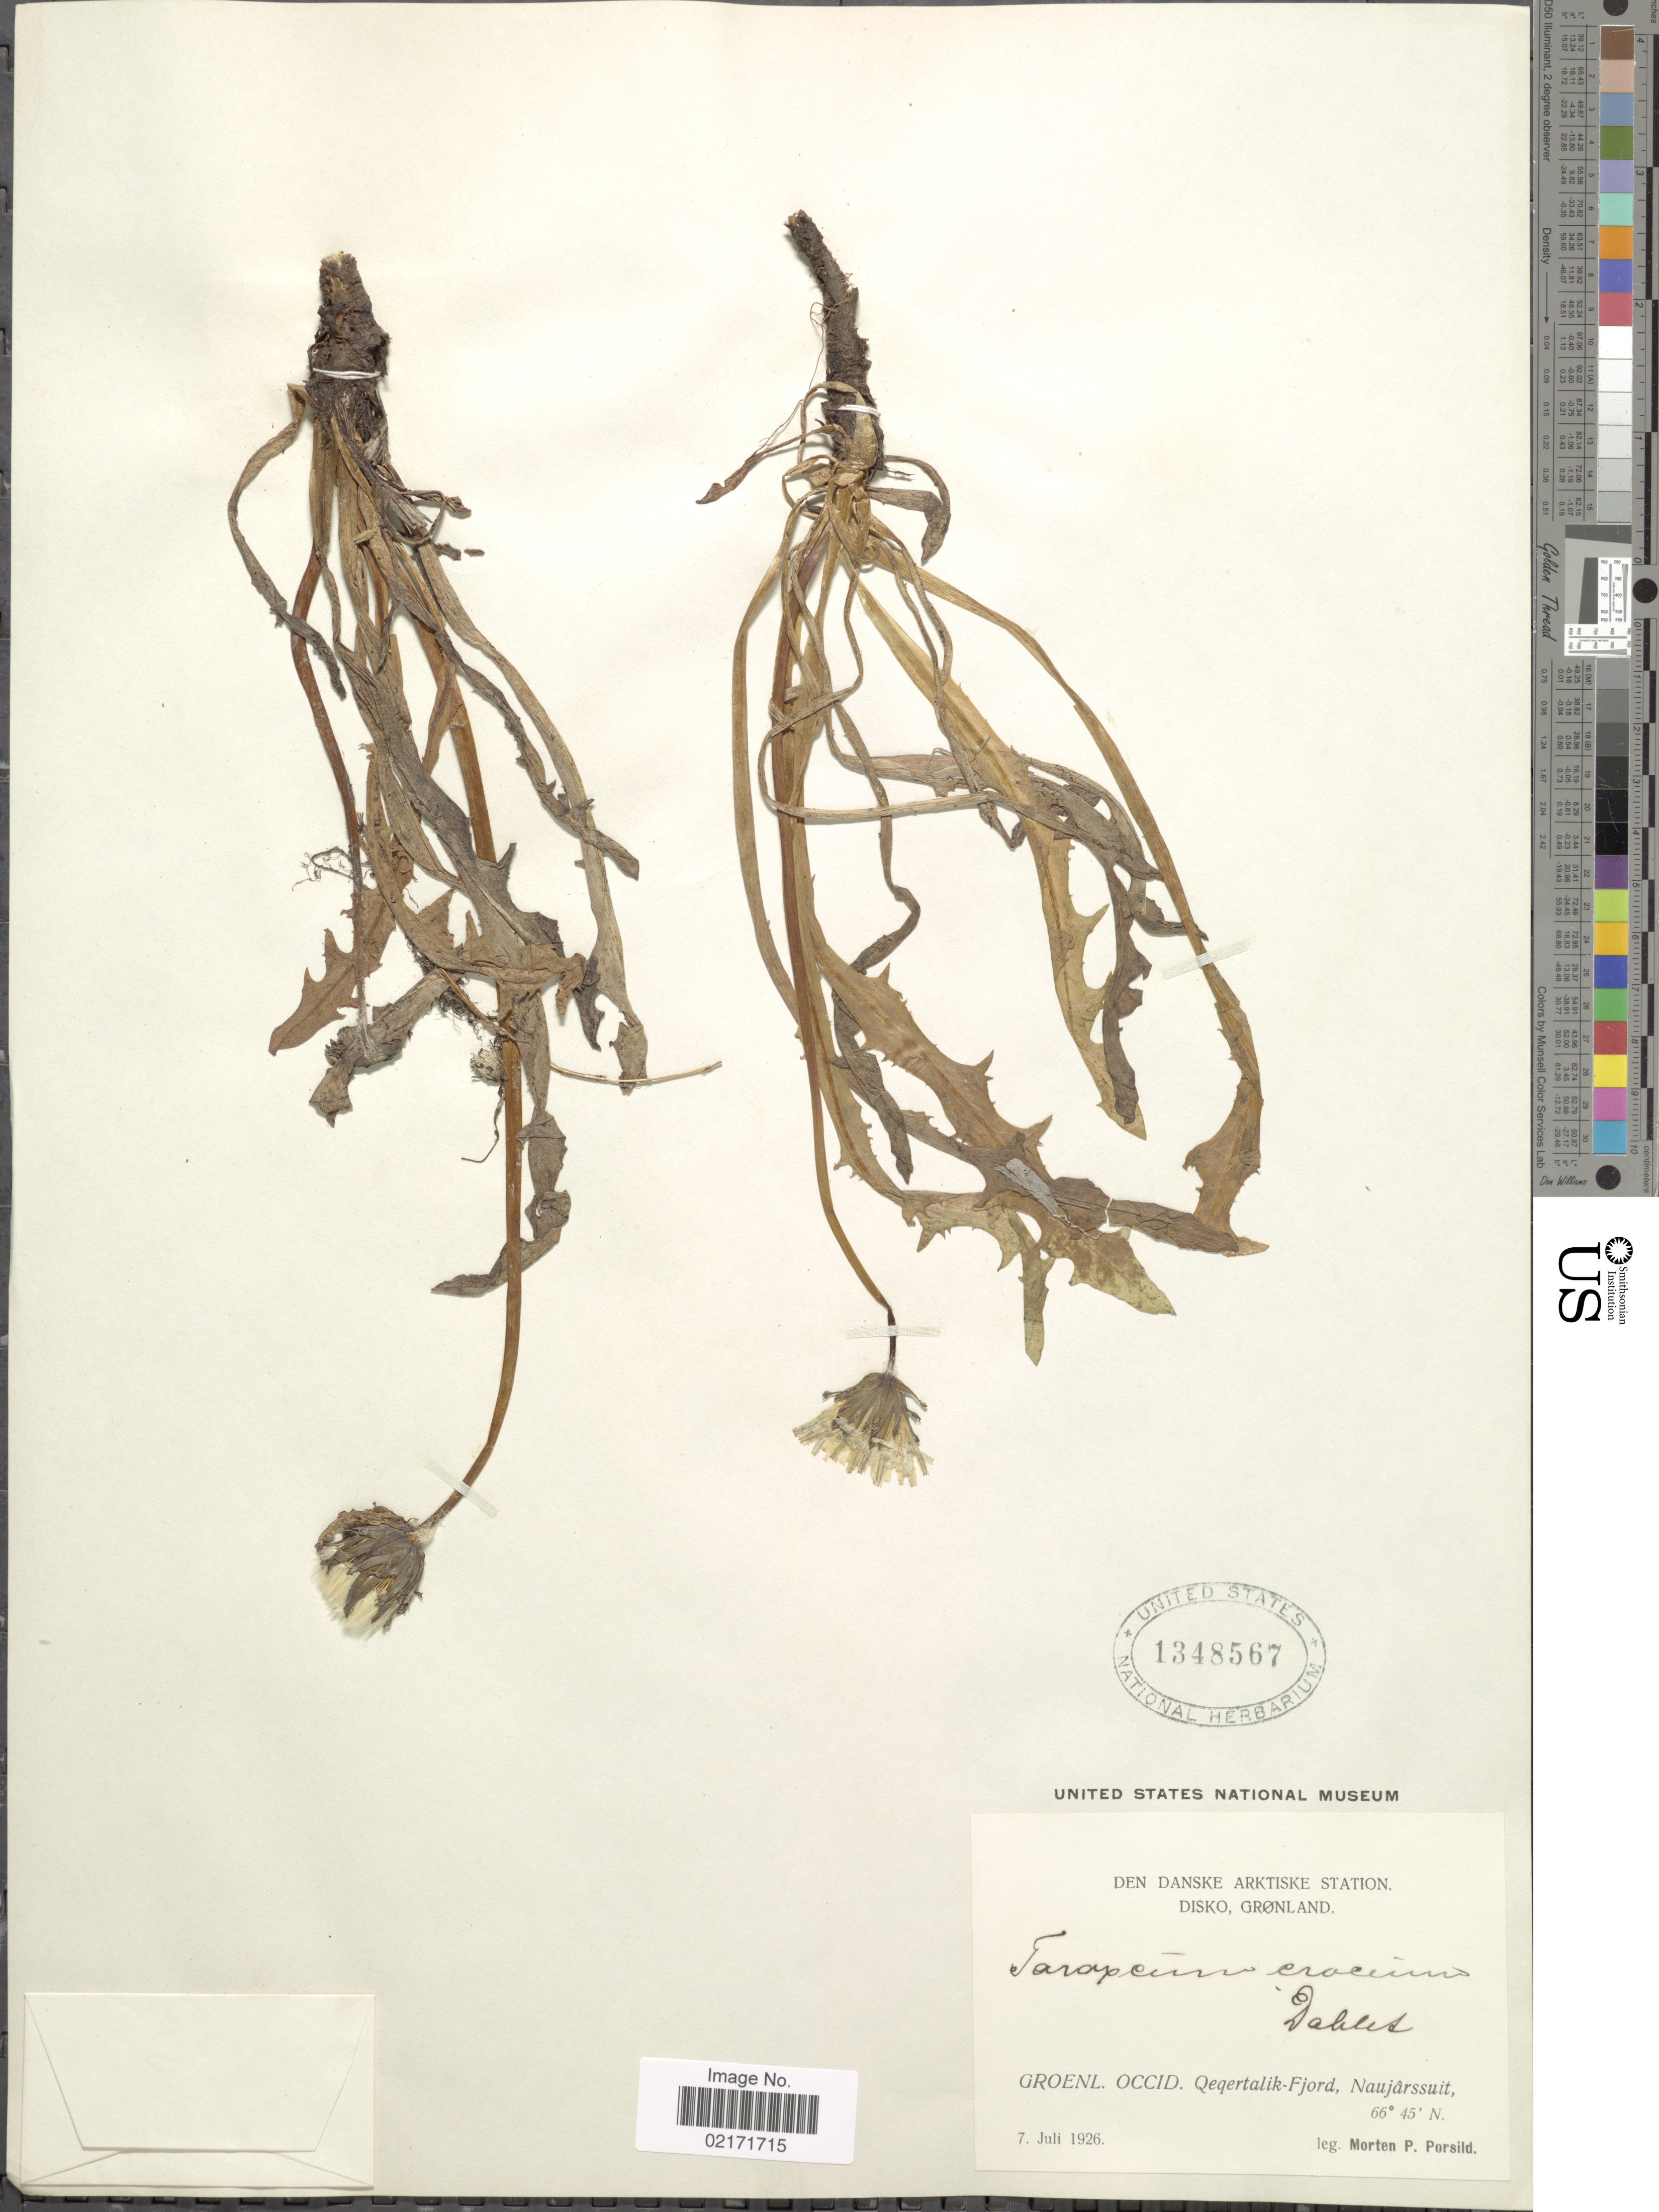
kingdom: Plantae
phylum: Tracheophyta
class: Magnoliopsida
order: Asterales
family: Asteraceae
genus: Taraxacum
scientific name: Taraxacum croceum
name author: Dahlst.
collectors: M. P. Porsild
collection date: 1926-07-07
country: Greenland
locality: Den Danske Arktiske Station. Disko, Grønland. Groenl. Occid. Qeqertalik-Fjord, Naujârssuit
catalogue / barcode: US 1348567